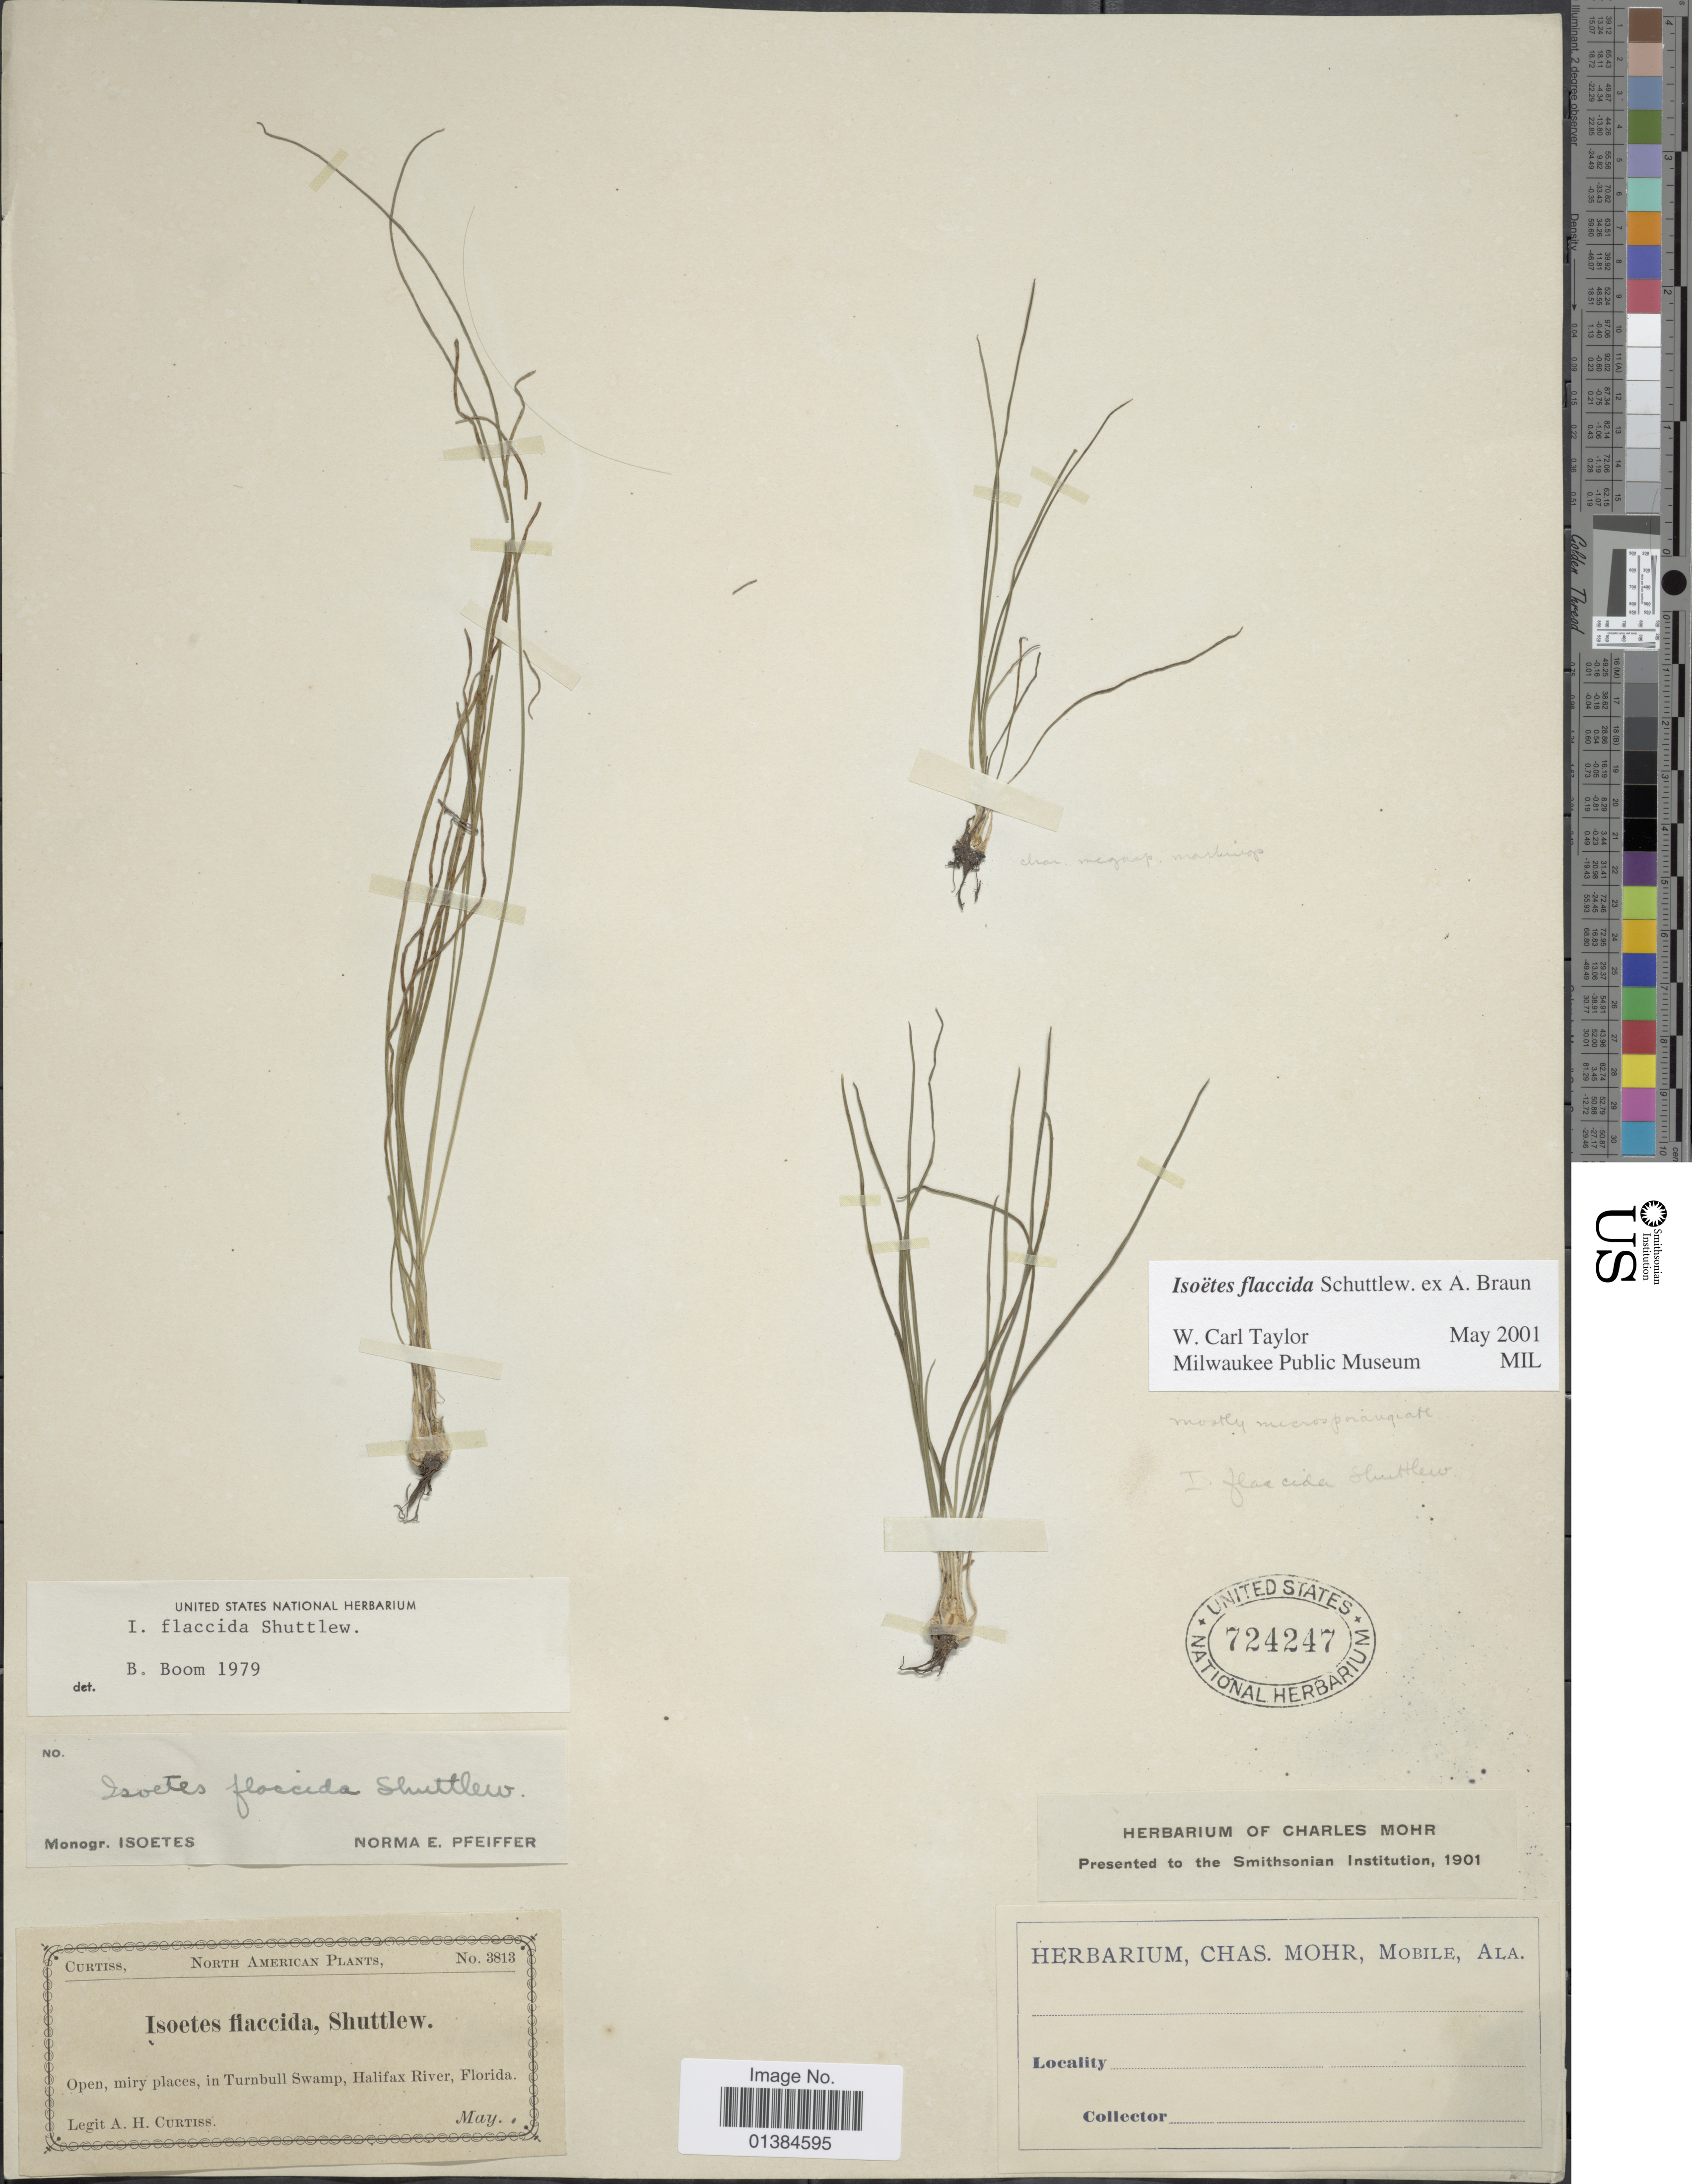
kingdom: Plantae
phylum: Tracheophyta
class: Lycopodiopsida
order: Isoetales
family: Isoetaceae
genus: Isoetes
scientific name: Isoetes flaccida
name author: Shuttlew. ex A. Braun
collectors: A. H. Curtiss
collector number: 3813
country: United States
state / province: Florida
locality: Open, miry places, in Turnbull Swamp, Halifax River.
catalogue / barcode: US 724247